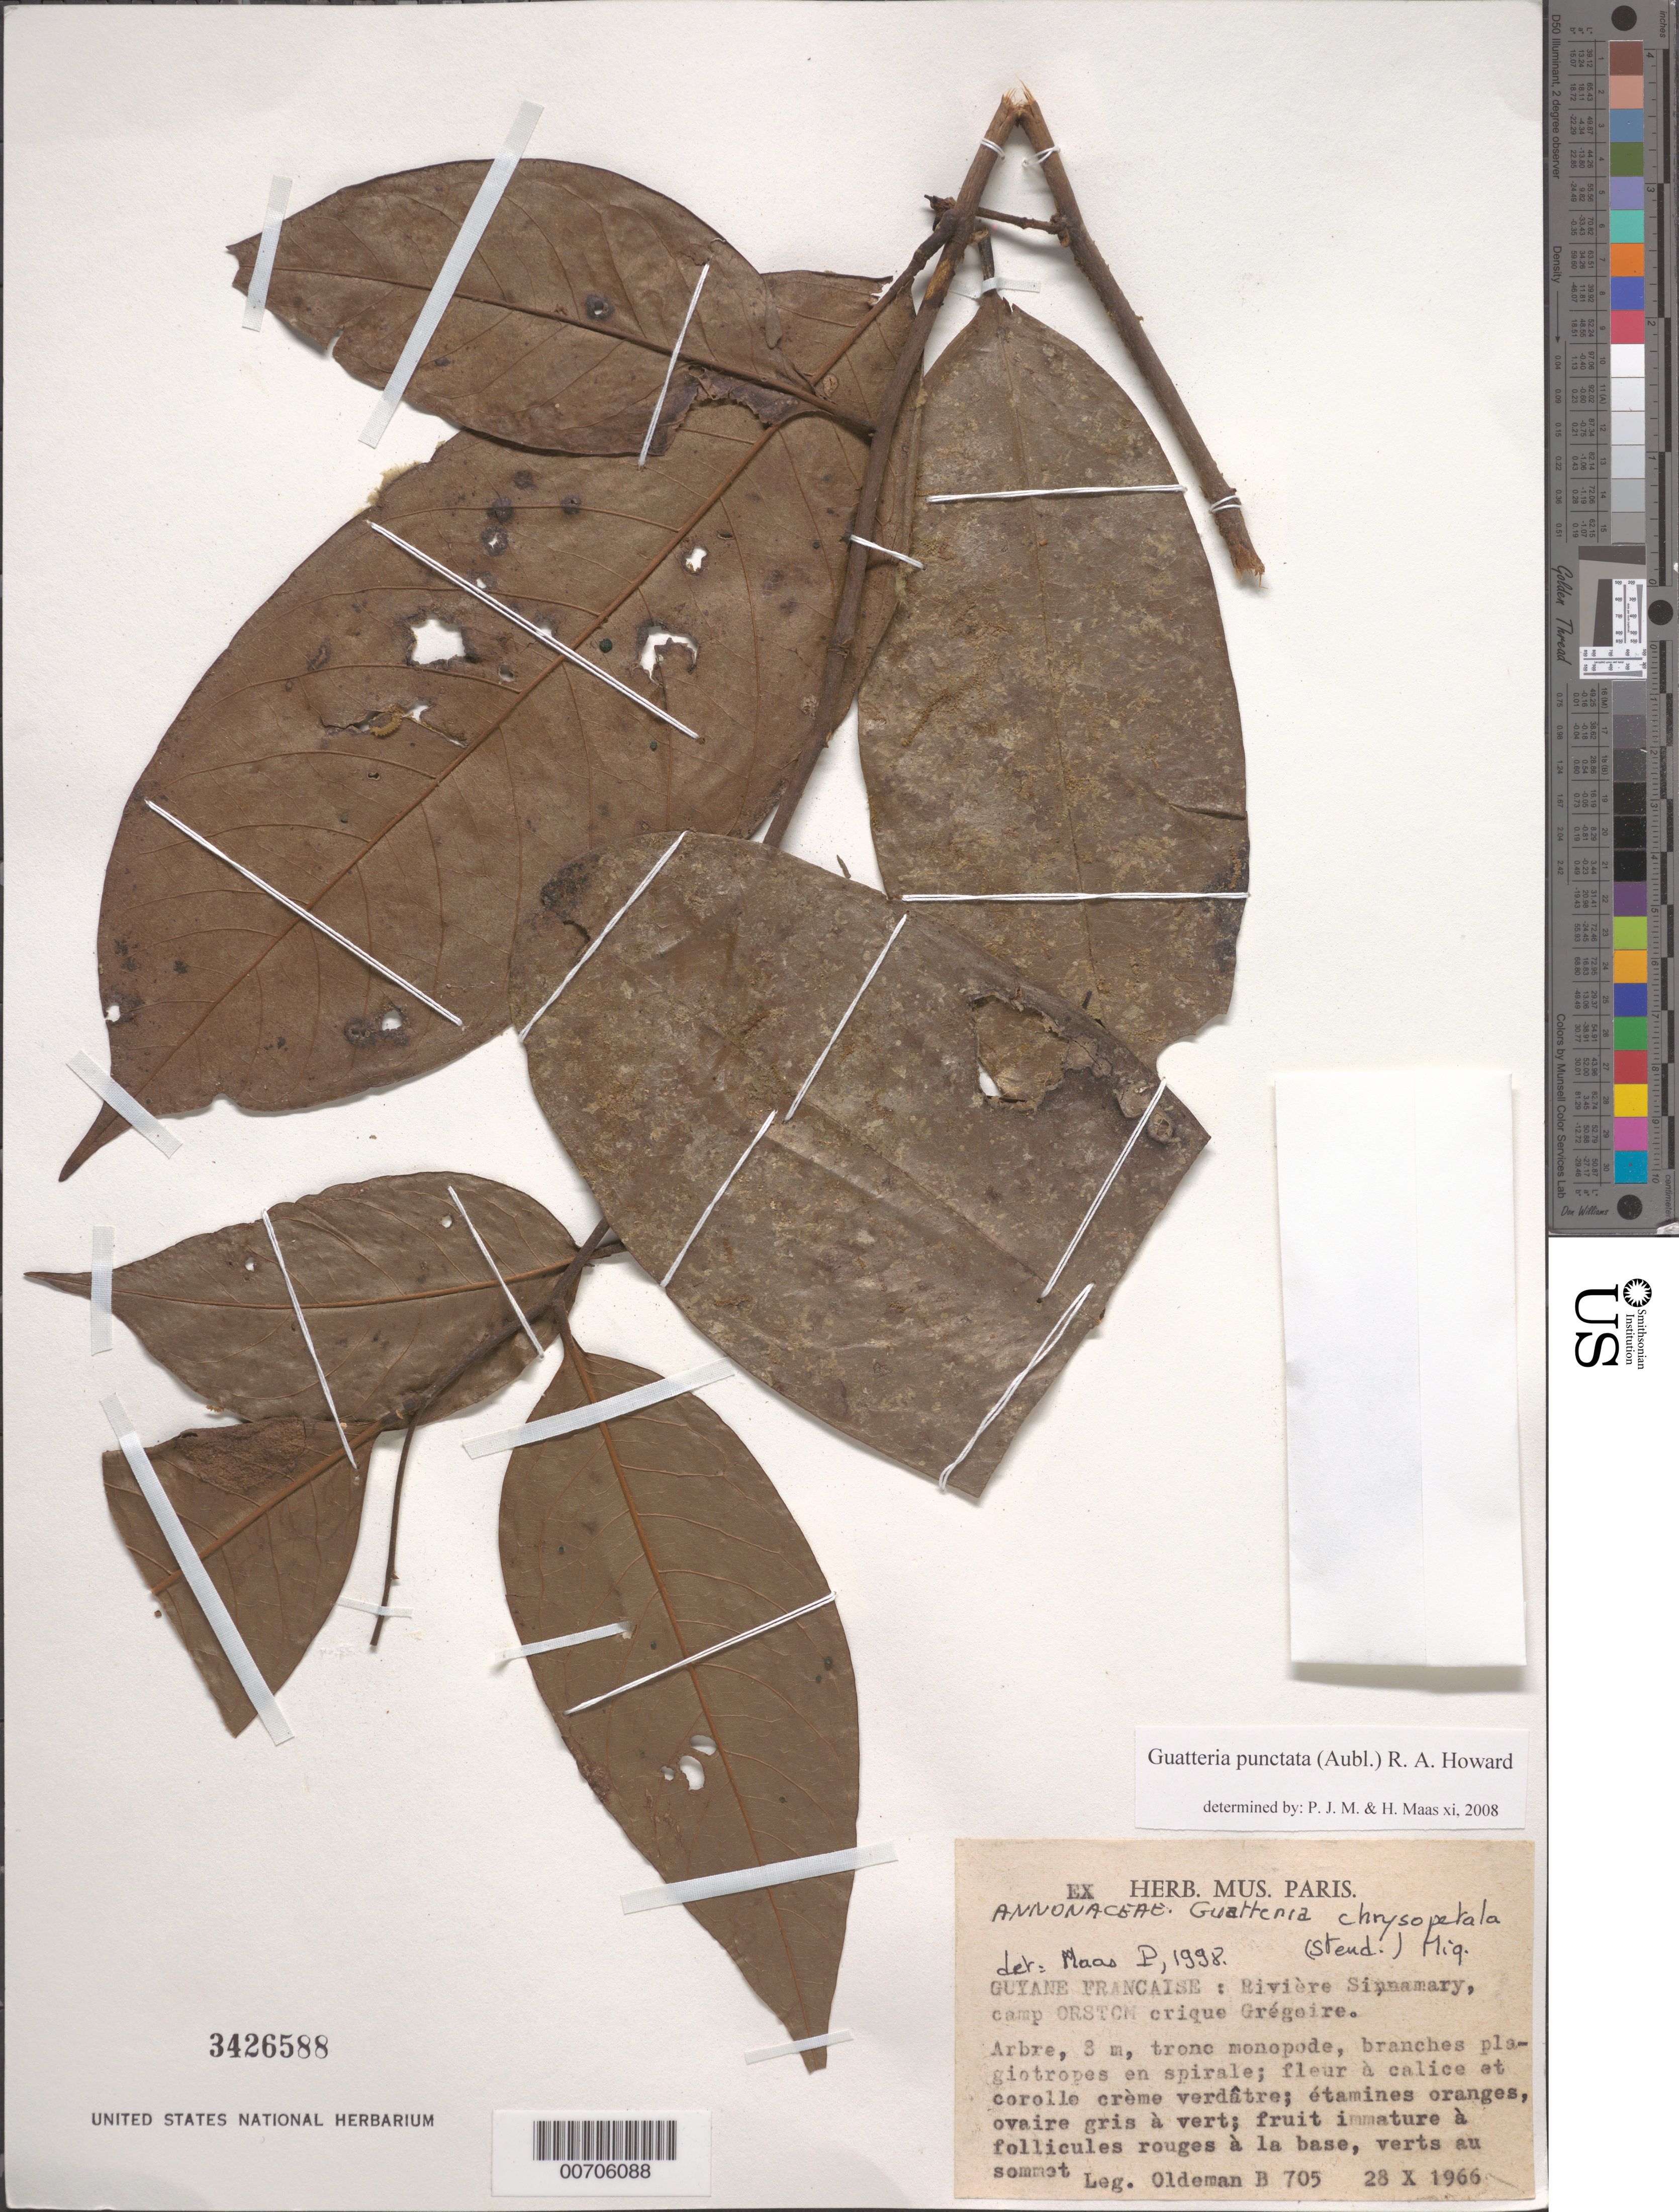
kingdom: Plantae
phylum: Tracheophyta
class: Magnoliopsida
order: Magnoliales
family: Annonaceae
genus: Guatteria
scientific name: Guatteria punctata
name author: (Aubl.) R.A. Howard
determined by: Maas, Paul J.; Maas, H.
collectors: R. Oldeman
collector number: B 705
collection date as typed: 28-Oct-66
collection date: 1966-10-28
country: French Guiana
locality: Rivière Sinnamary, camp ORSTOM, crique Grégoire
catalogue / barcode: US 3426588